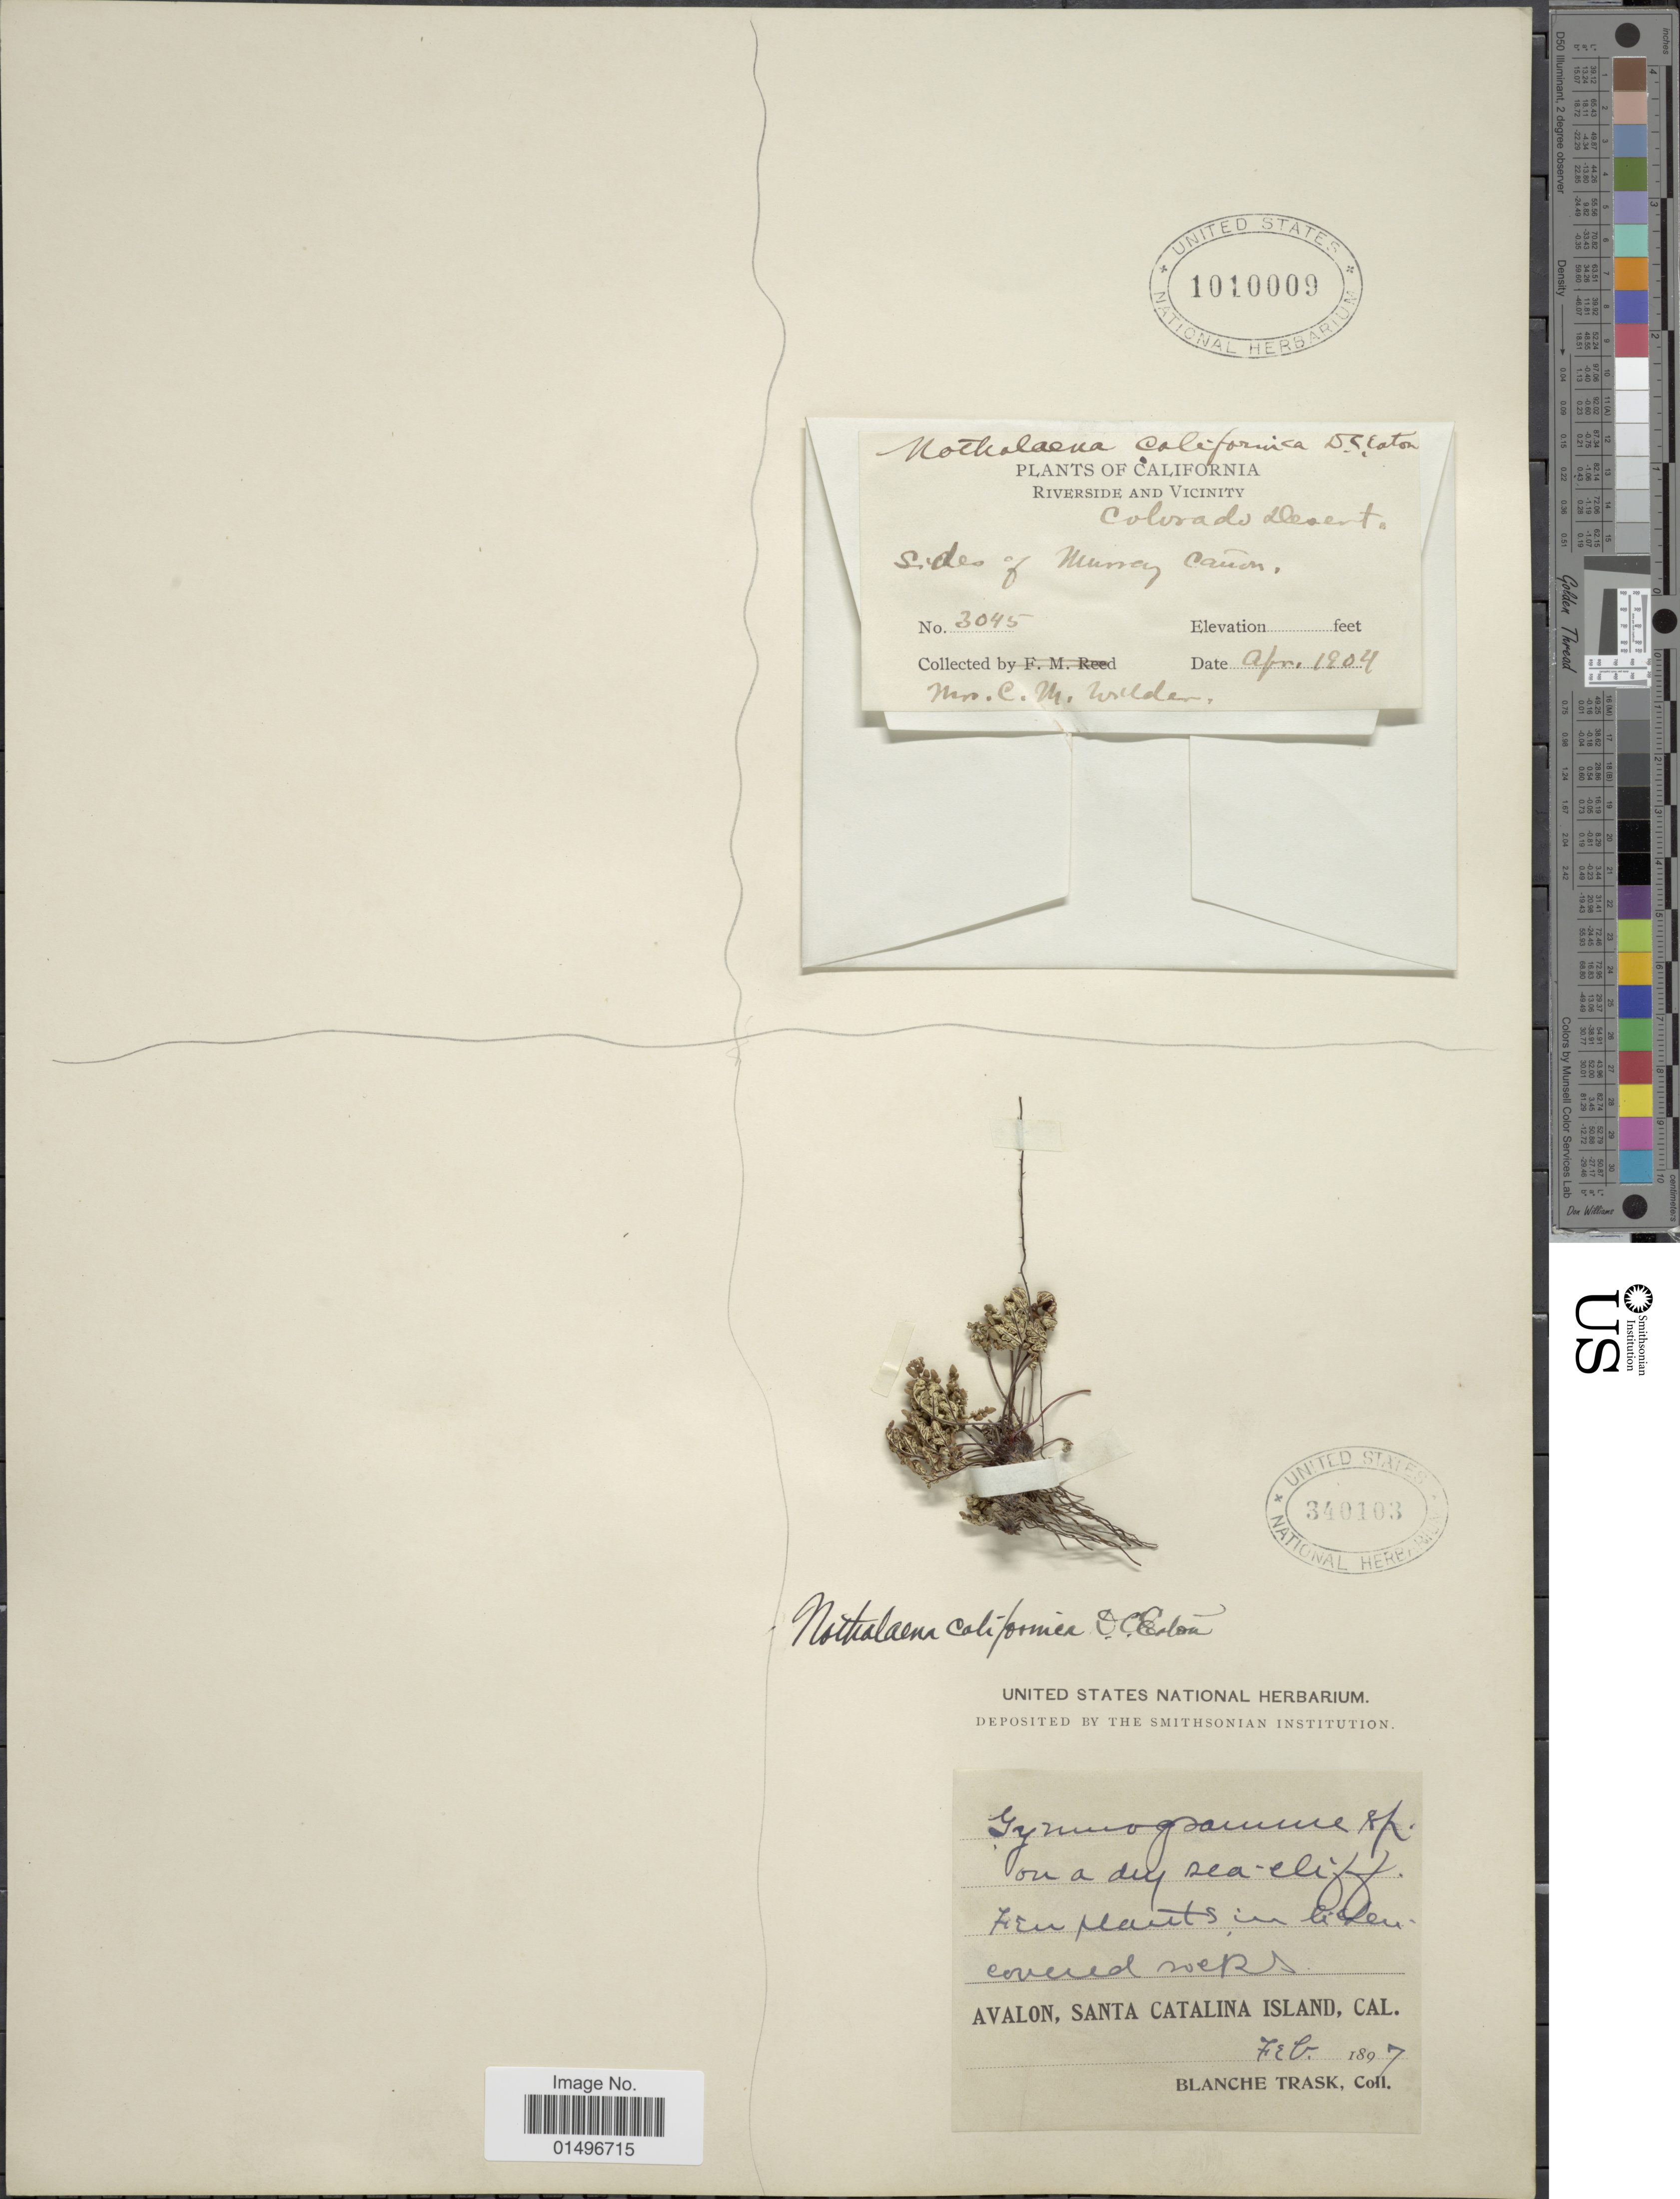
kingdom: Plantae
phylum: Tracheophyta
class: Polypodiopsida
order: Polypodiales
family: Pteridaceae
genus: Aspidotis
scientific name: Aspidotis californica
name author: (Hook.) Nutt. ex Copel.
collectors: C. Wilder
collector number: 3045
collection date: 1904-04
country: United States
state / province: California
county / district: Riverside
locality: California, Riverside and Vicinity, sides of murrey canon.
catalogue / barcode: US 1010009